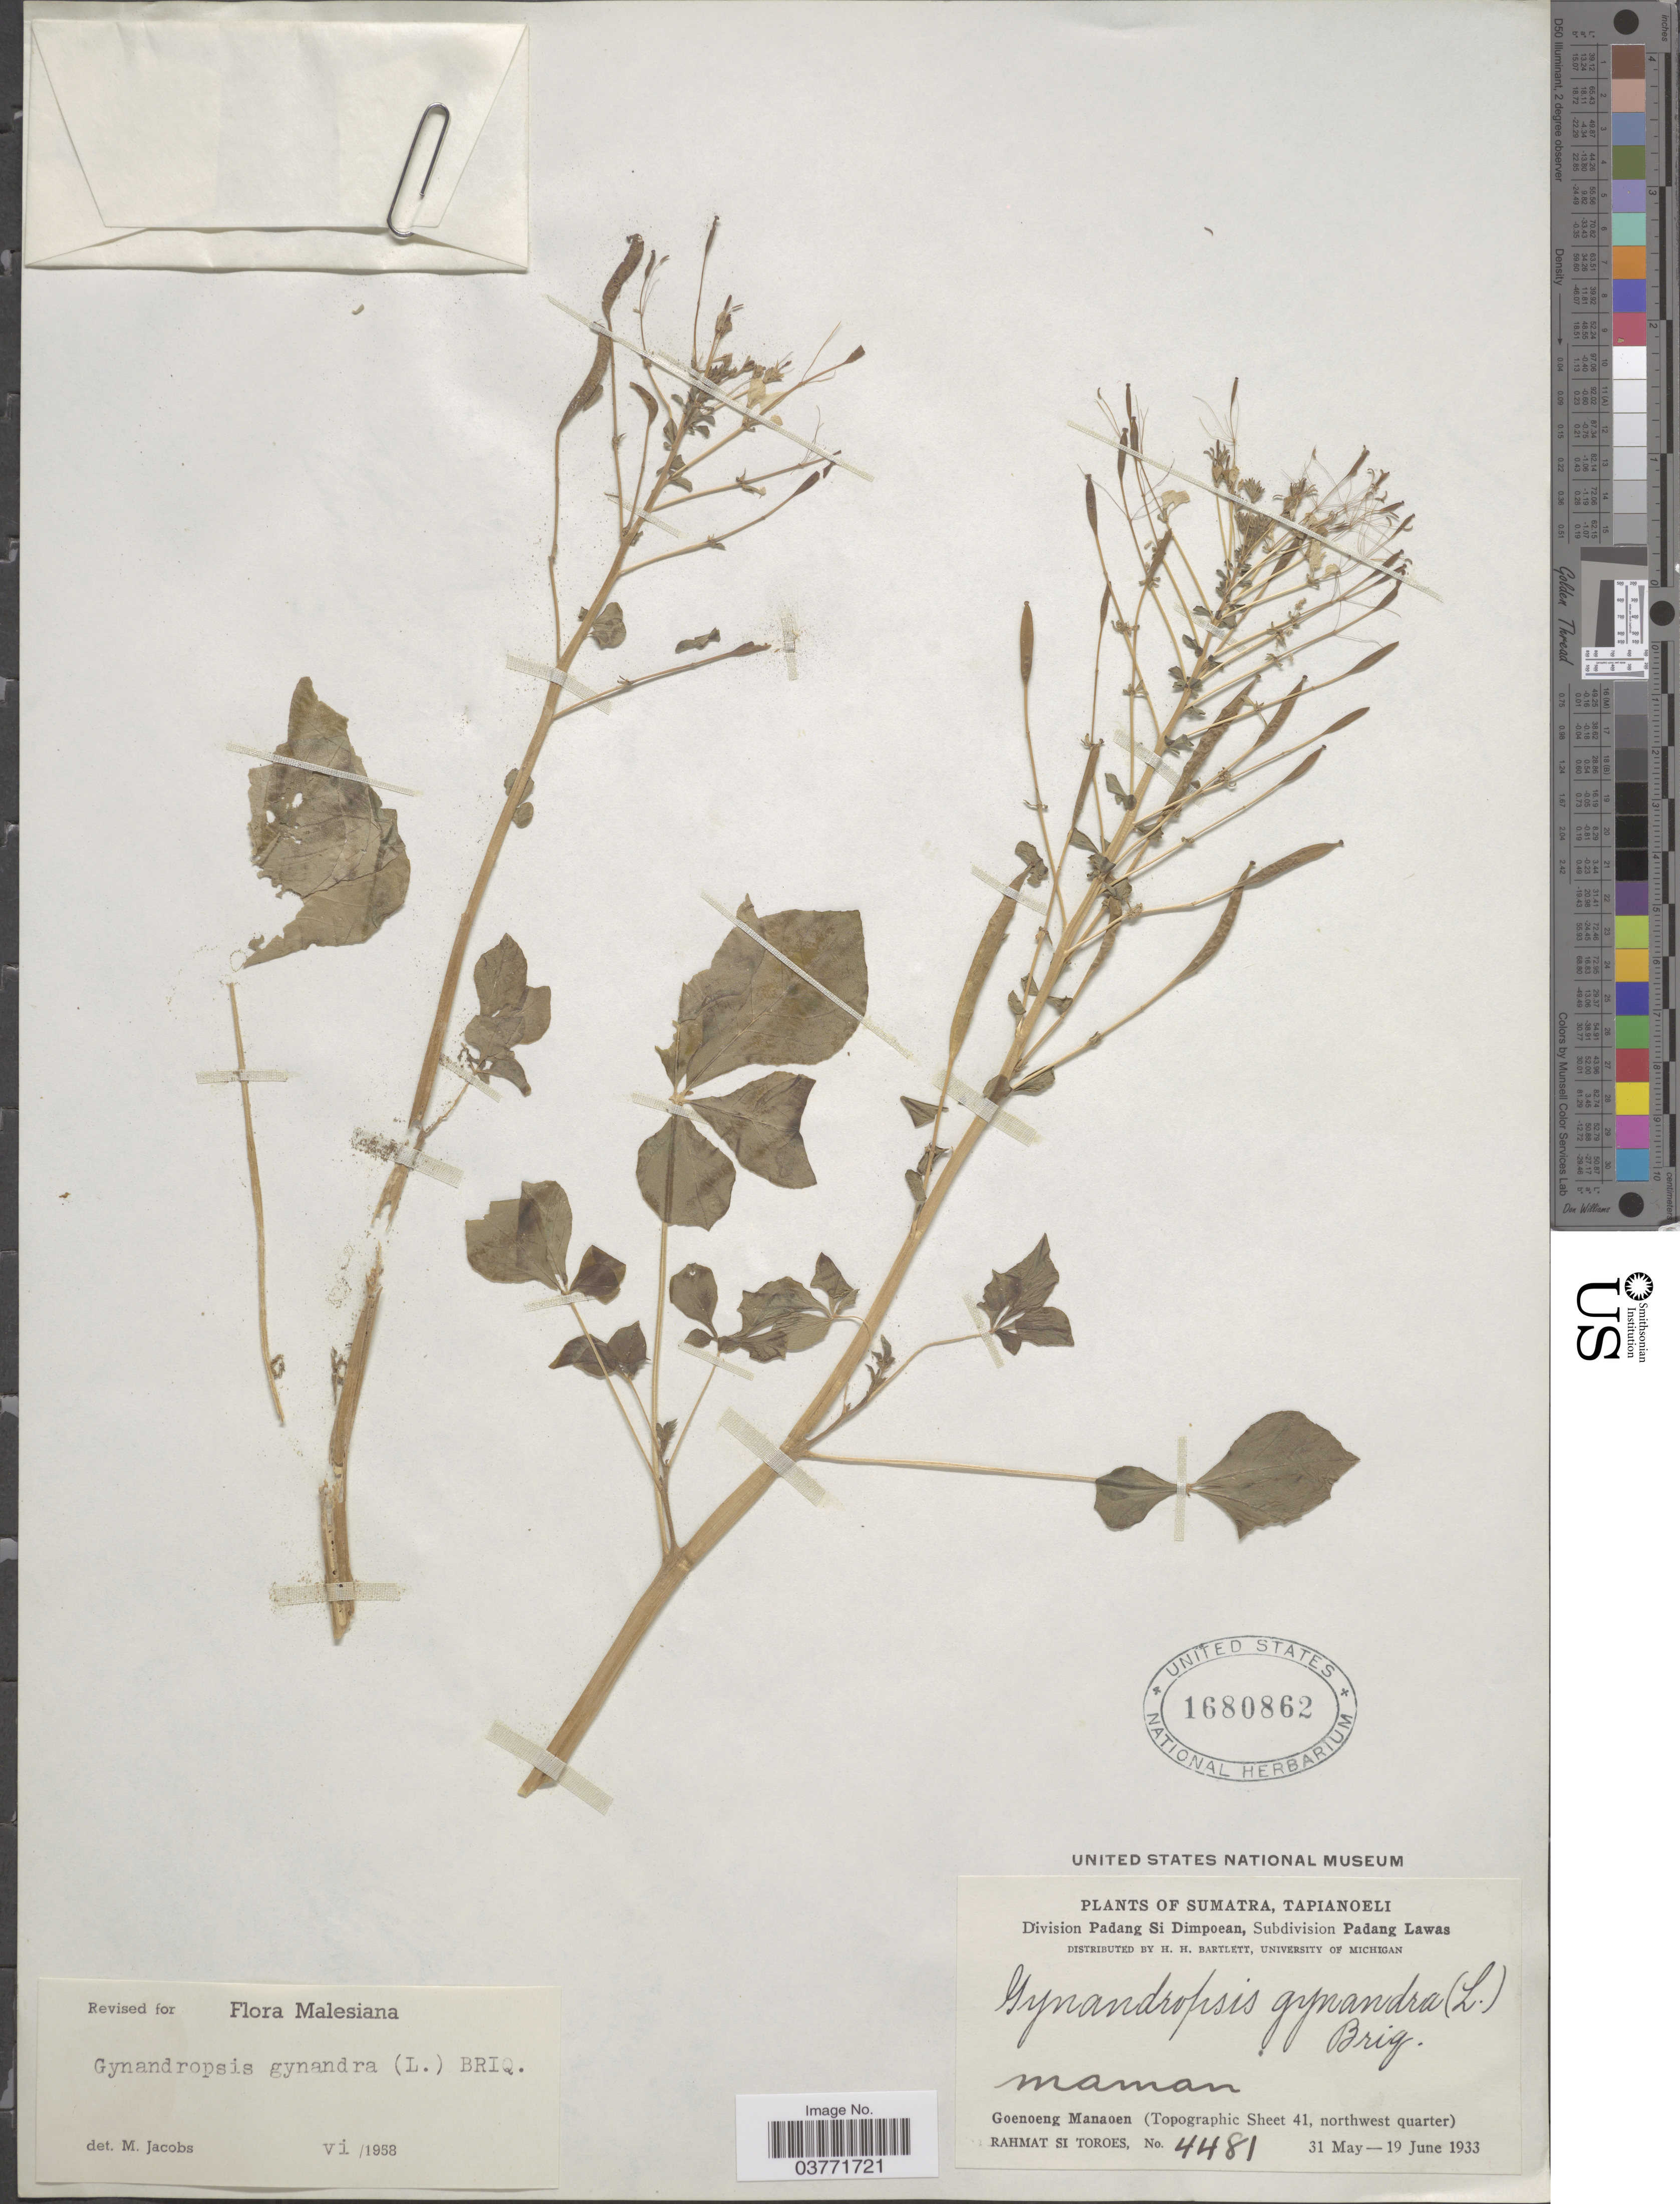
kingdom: Plantae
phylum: Tracheophyta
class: Magnoliopsida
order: Brassicales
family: Cleomaceae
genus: Gynandropsis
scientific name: Gynandropsis gynandra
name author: (L.) Briq.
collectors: Rahmat Si Boeea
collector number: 4481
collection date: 1933-05-31/1933-06-19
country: Indonesia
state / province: Sumatra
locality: Tapianoeli. Maman. Goenoeng Manaoen (Topographic sheet 41, northwest quarter).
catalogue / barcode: US 1680862